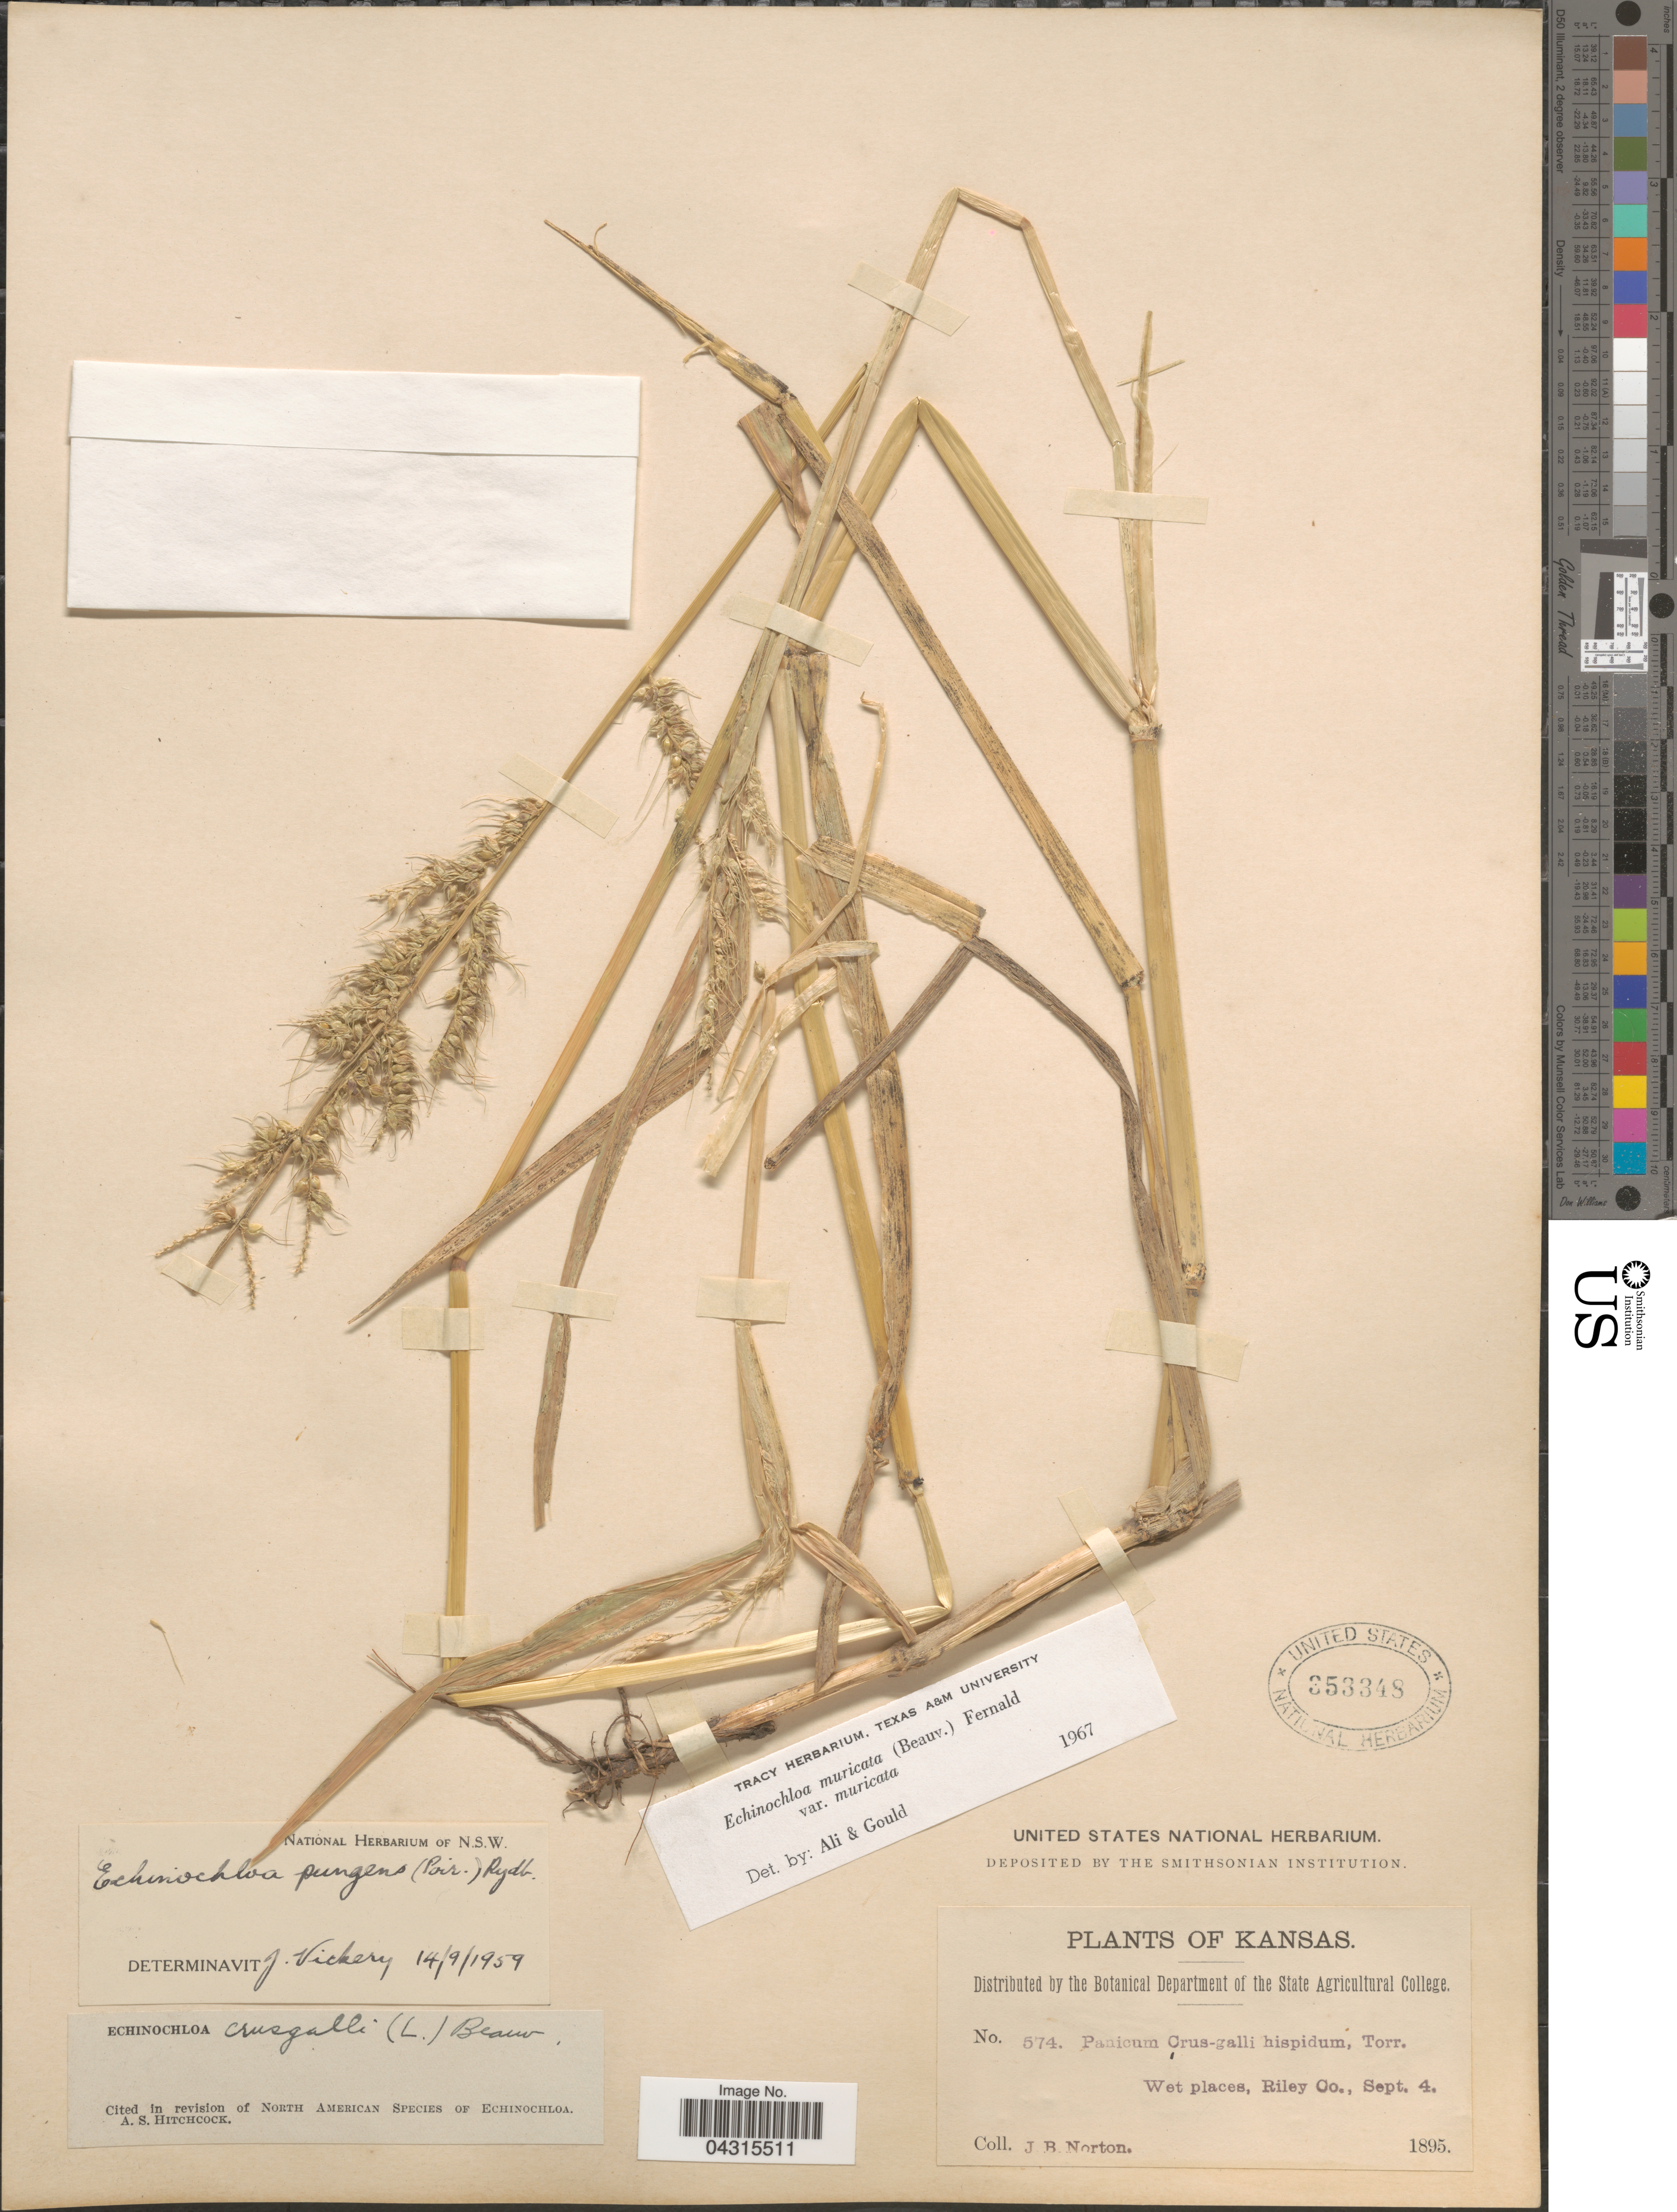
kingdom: Plantae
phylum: Tracheophyta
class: Liliopsida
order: Poales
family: Poaceae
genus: Echinochloa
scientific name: Echinochloa muricata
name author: (P. Beauv.) Fernald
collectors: J. B. Norton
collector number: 574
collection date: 1895-09-04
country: United States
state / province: Kansas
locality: Wet places, Riley Co.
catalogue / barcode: US 353348